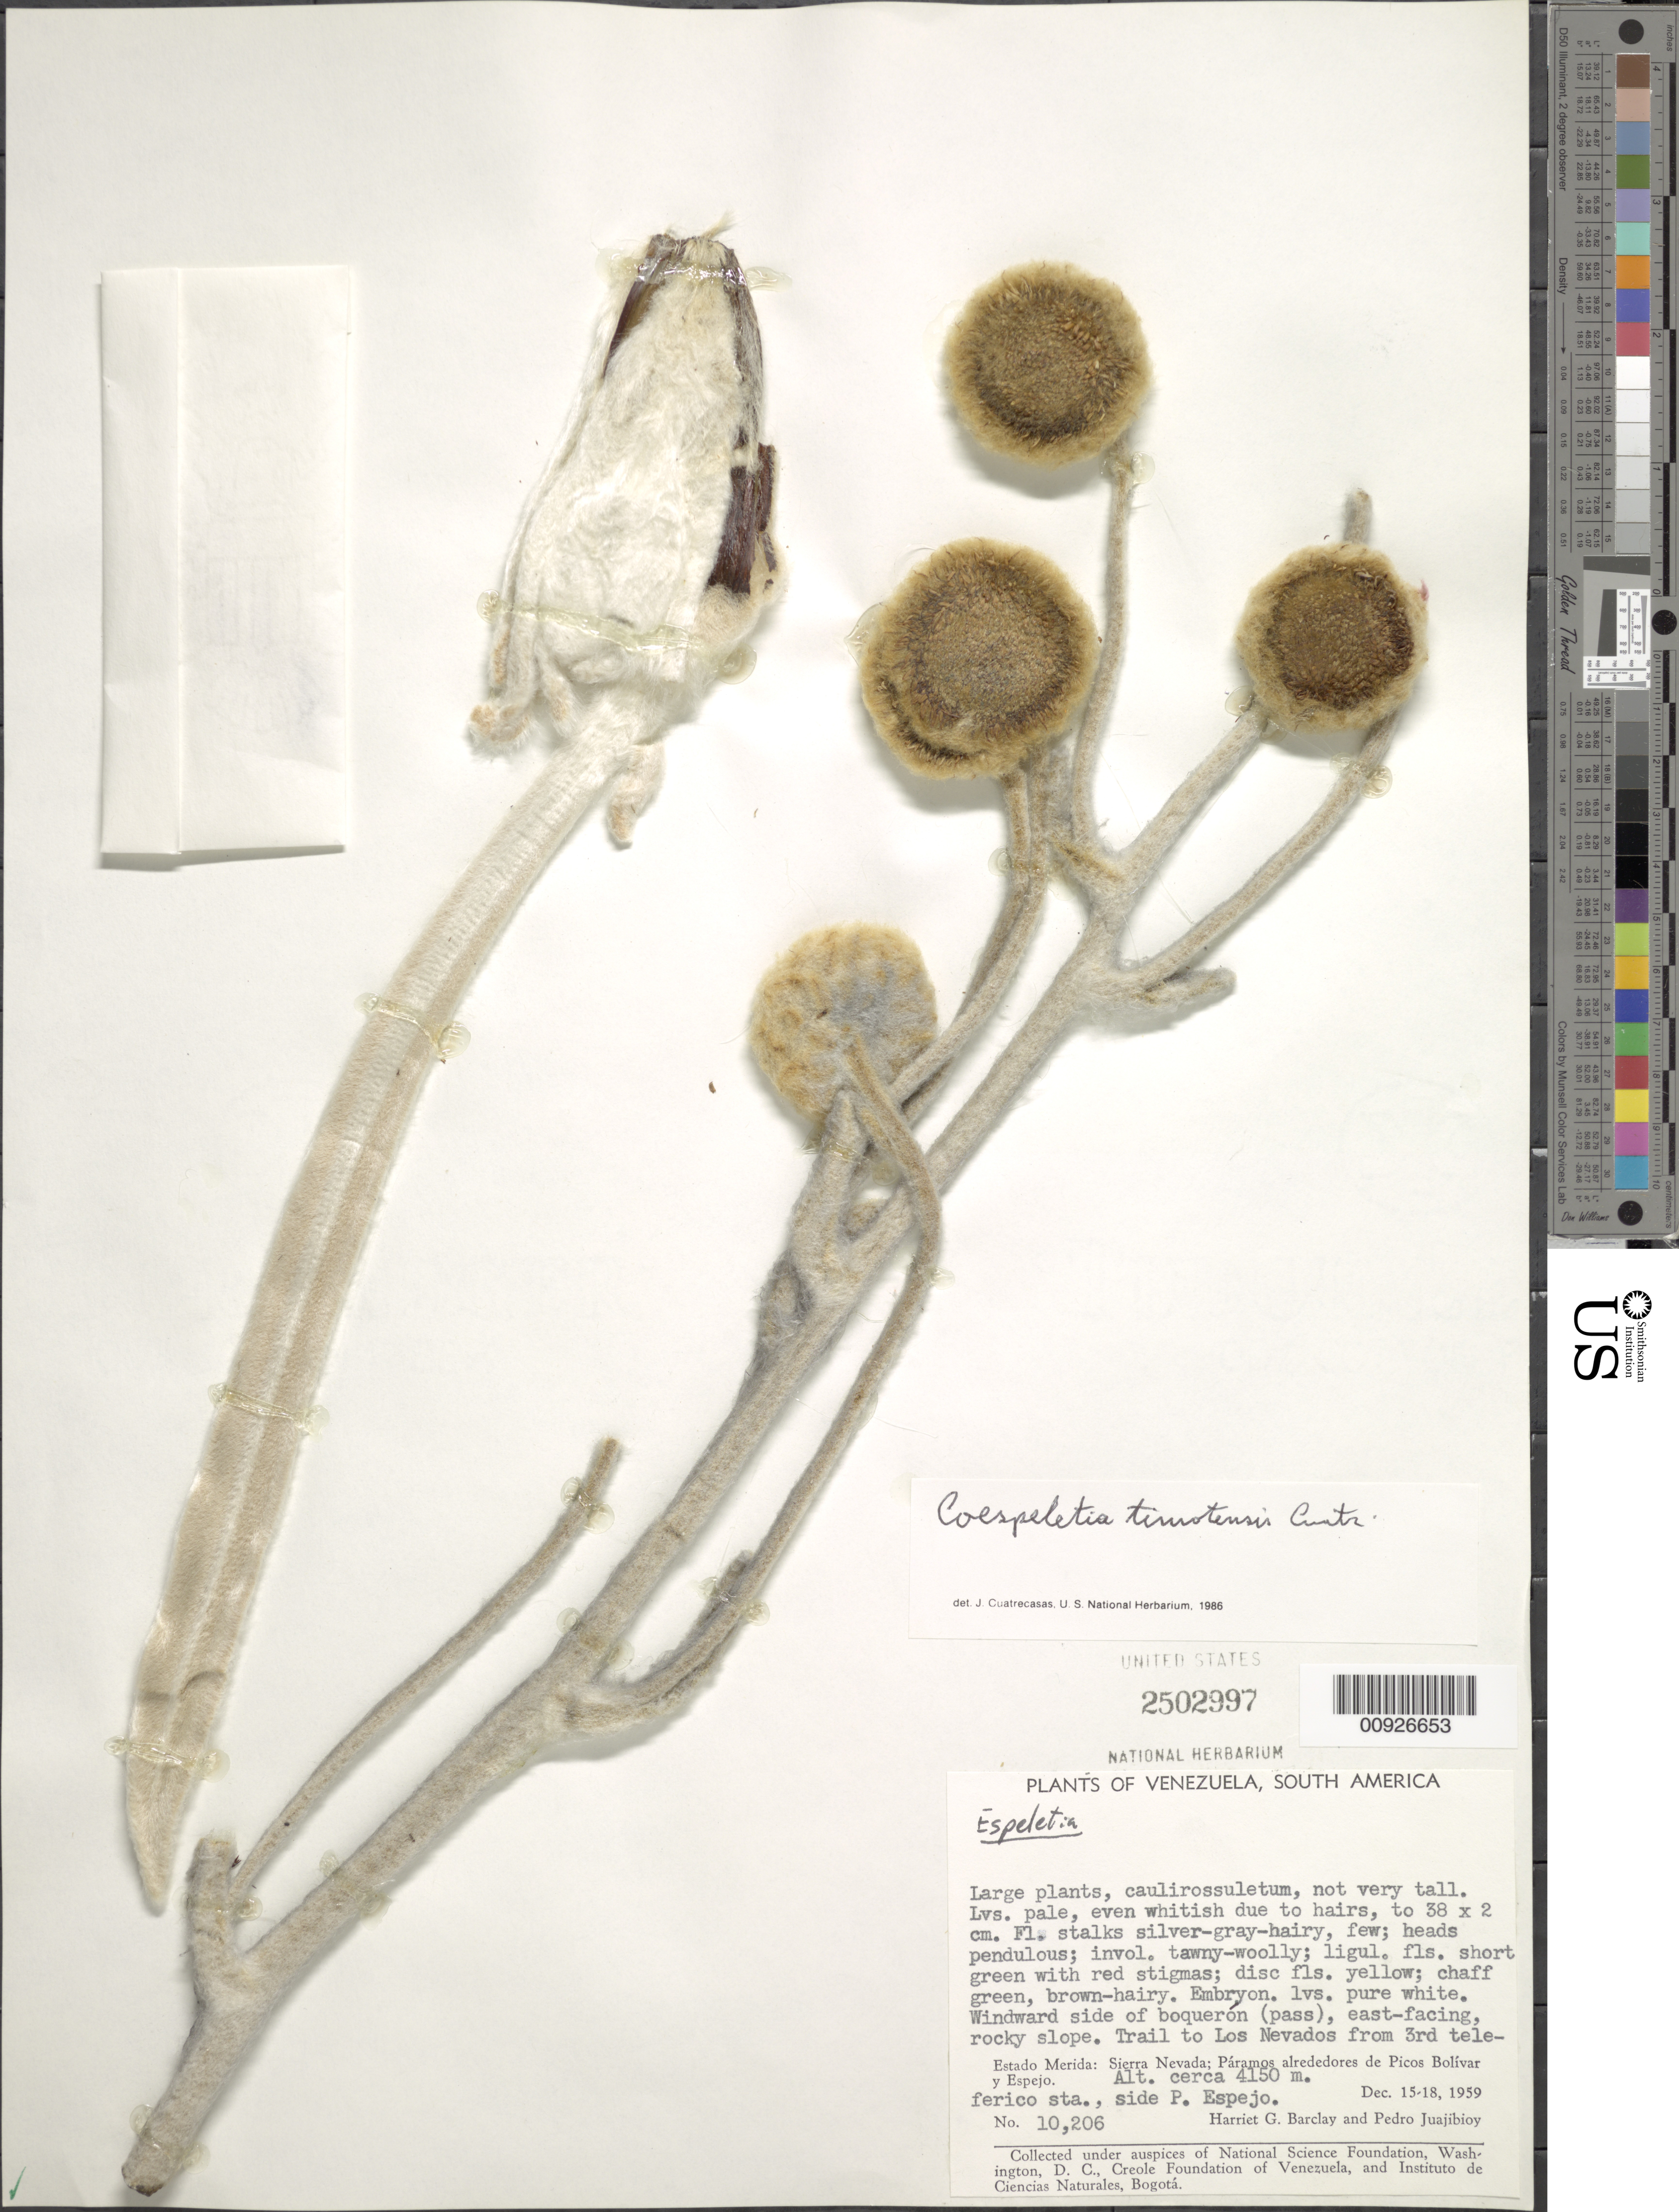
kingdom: Plantae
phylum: Tracheophyta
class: Magnoliopsida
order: Asterales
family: Asteraceae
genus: Coespeletia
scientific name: Coespeletia timotensis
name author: (Cuatrec.) Cuatrec.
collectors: H. G. Barclay & P. Juajibioy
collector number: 10206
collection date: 1959-12-15/1959-12-18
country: Venezuela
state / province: Mérida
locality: Sierra Nevada; páramo alrededores de la Laguna Verde próximo Picos Bolívar y Espejo. Windward side of boquerón (pass), E-facing rocky slopes. Trail to los Nevados from 3rd teleferico station, side P. espejo. .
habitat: Rocky slopes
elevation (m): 4150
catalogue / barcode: US 2502997